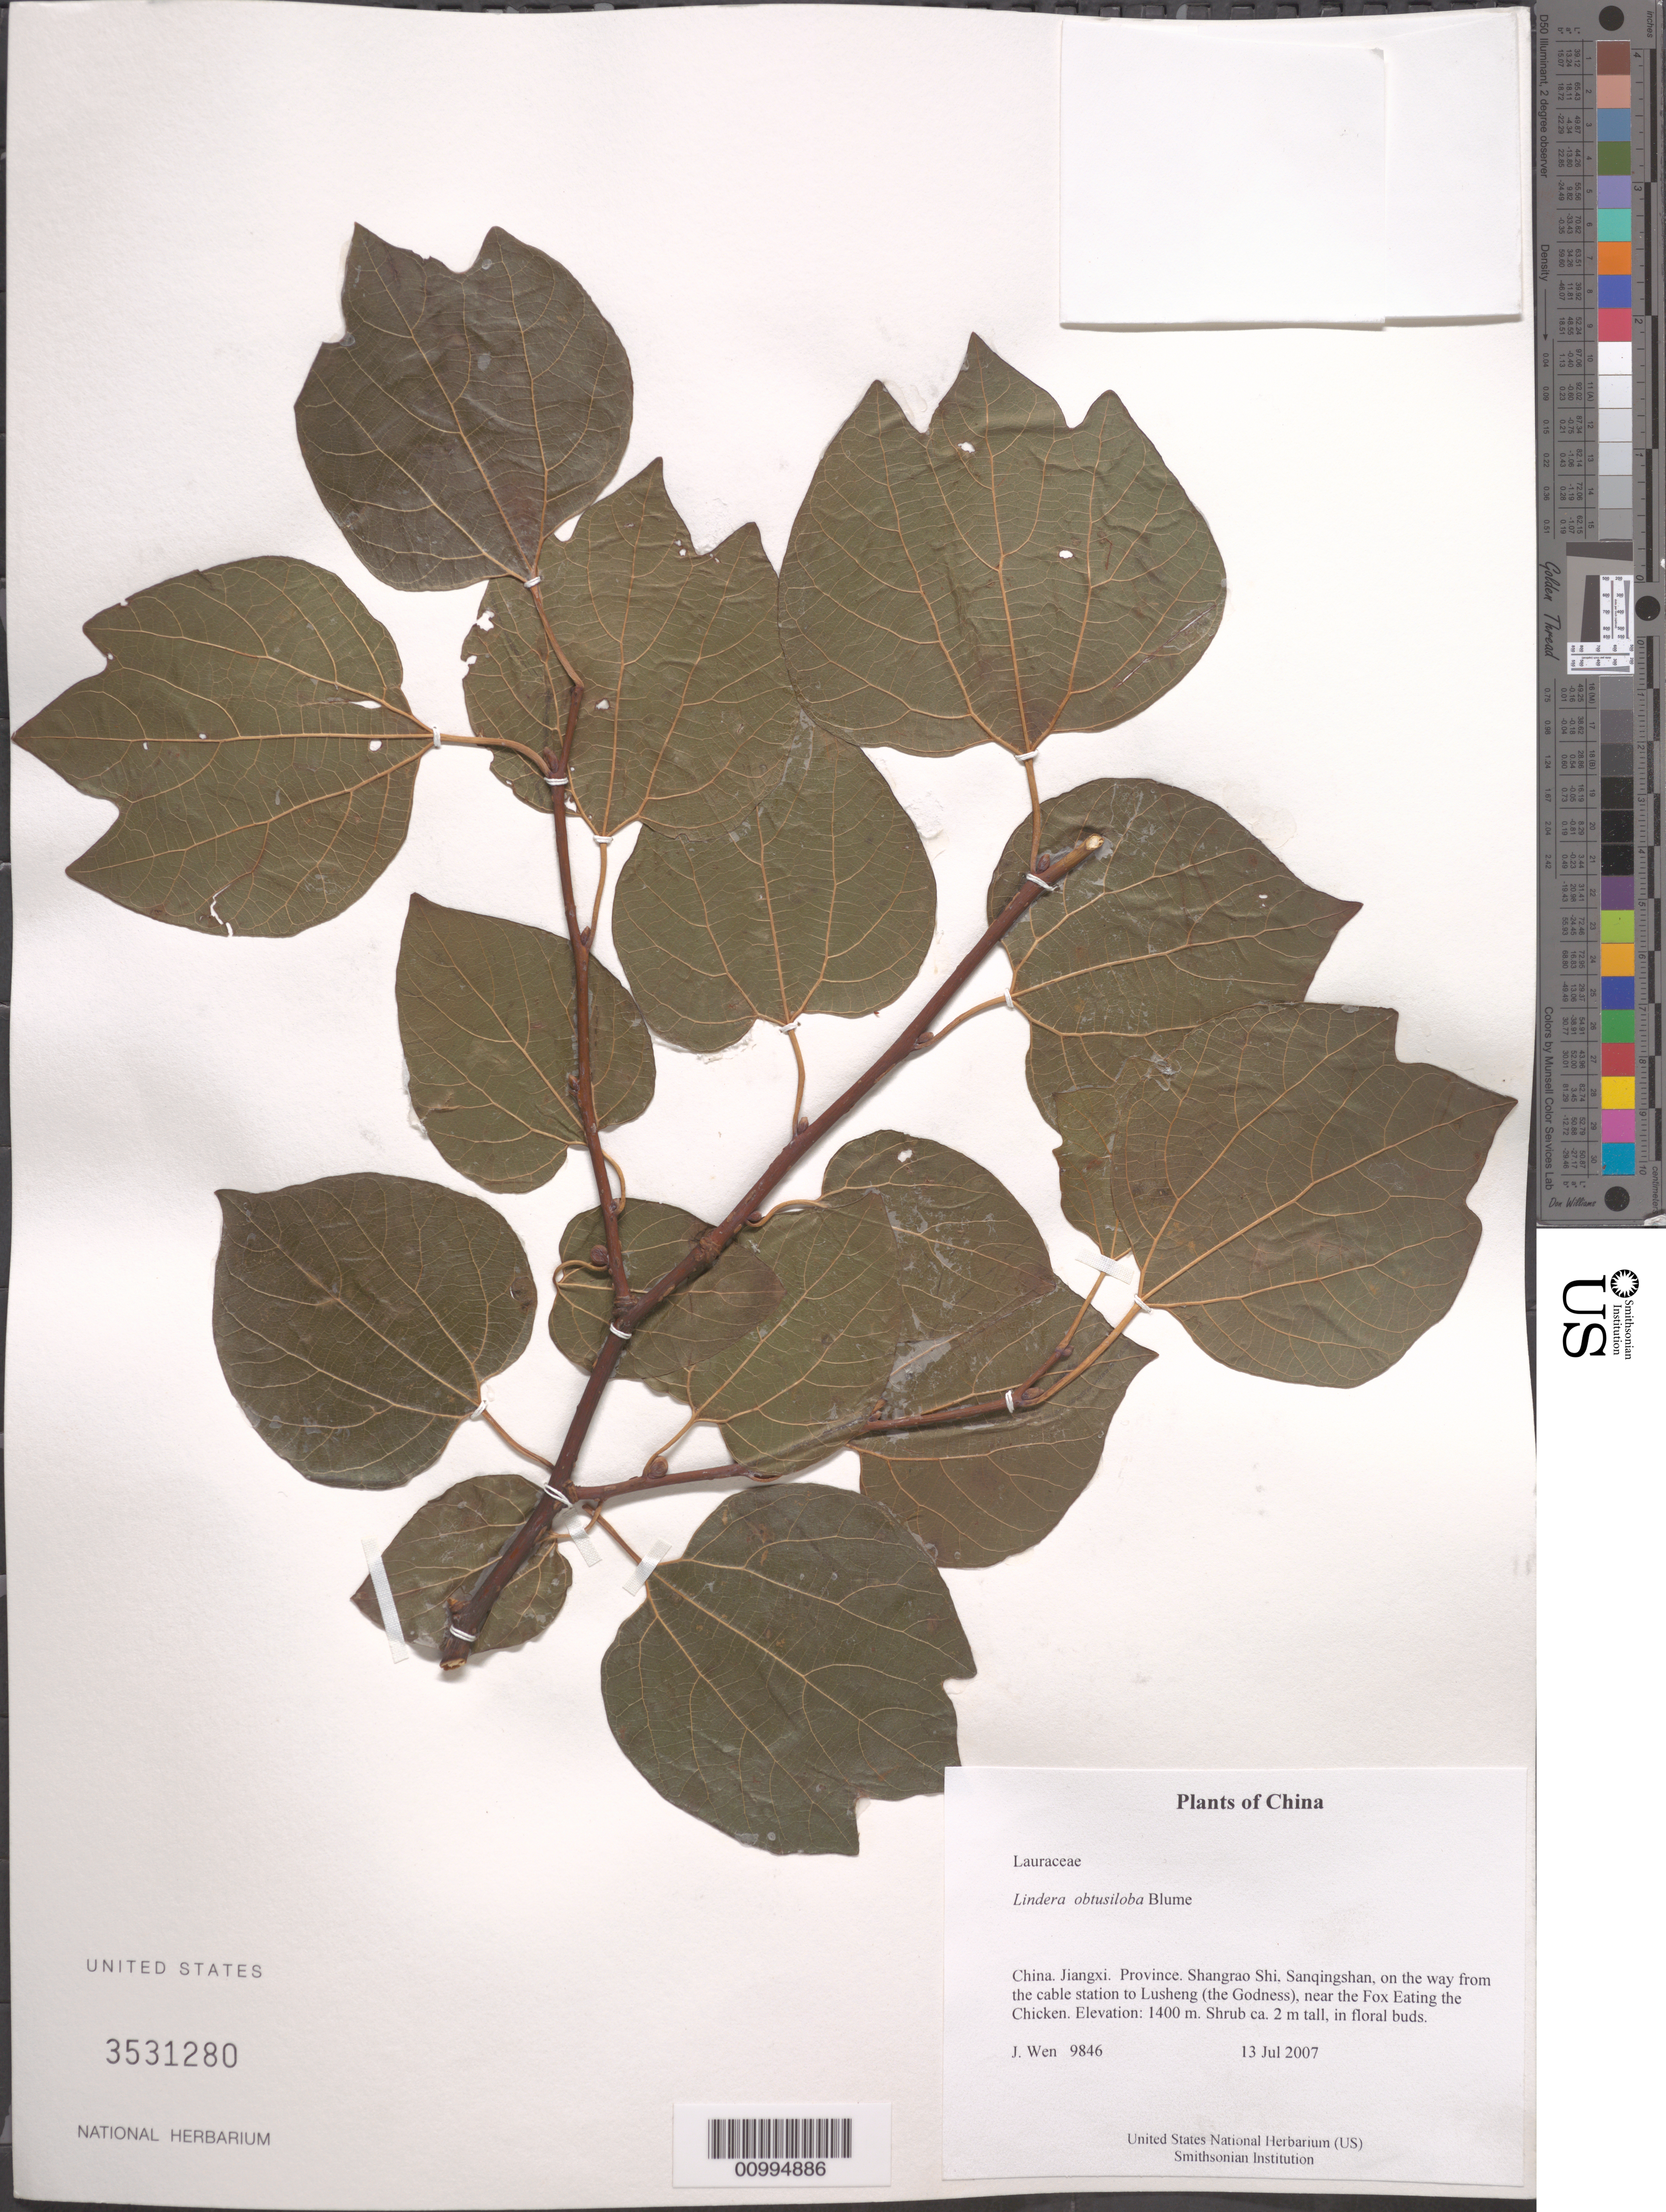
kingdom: Plantae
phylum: Tracheophyta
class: Magnoliopsida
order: Laurales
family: Lauraceae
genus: Lindera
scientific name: Lindera obtusiloba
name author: Blume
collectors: J. Wen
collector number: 9846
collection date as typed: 13 Jul 2007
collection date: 2007-07-13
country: China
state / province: Jiangxi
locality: Shangrao Shi, Sanqingshan, on the way from the cable station to Lusheng (the Godness), near the Fox Eating the Chicken.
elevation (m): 1400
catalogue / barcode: US 3531280